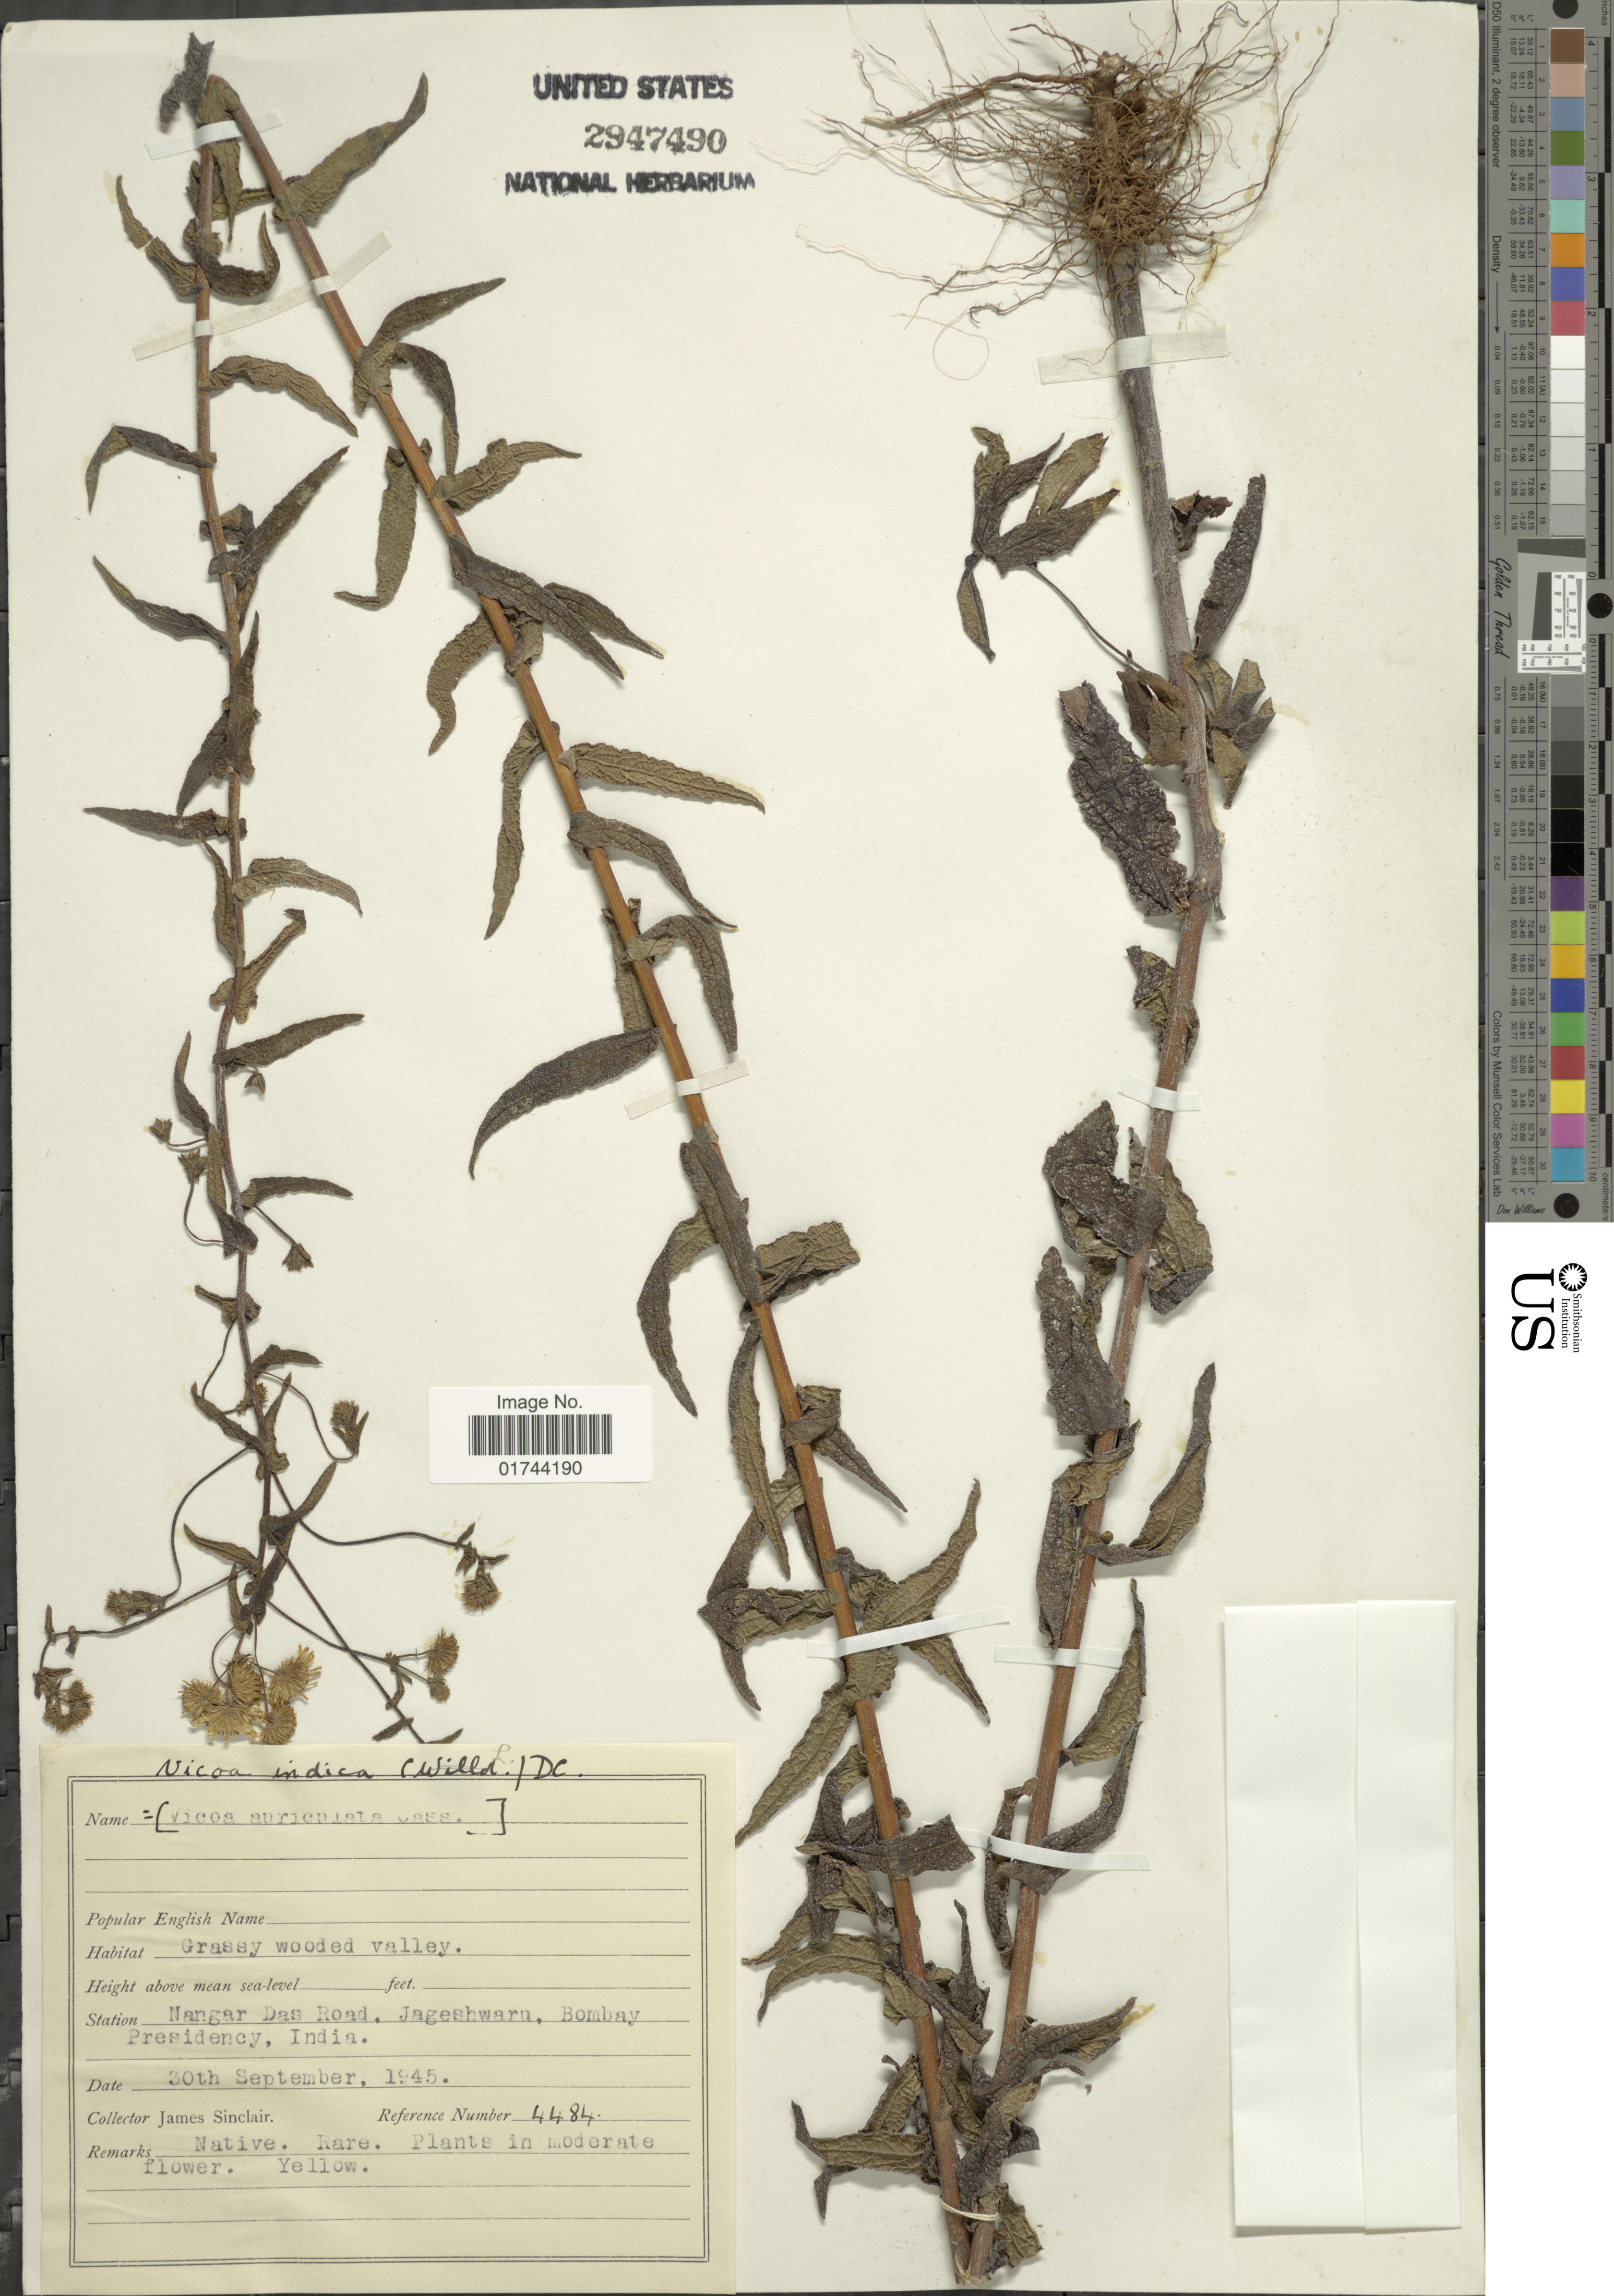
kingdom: Plantae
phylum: Tracheophyta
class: Magnoliopsida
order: Asterales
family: Asteraceae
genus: Inula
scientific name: Inula vestita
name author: Wall. ex DC.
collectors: J. Sinclair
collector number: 4484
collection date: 1945-09-30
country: India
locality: Nangar Das Road, Jageshwaru, Bombay Presidency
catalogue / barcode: US 2947490